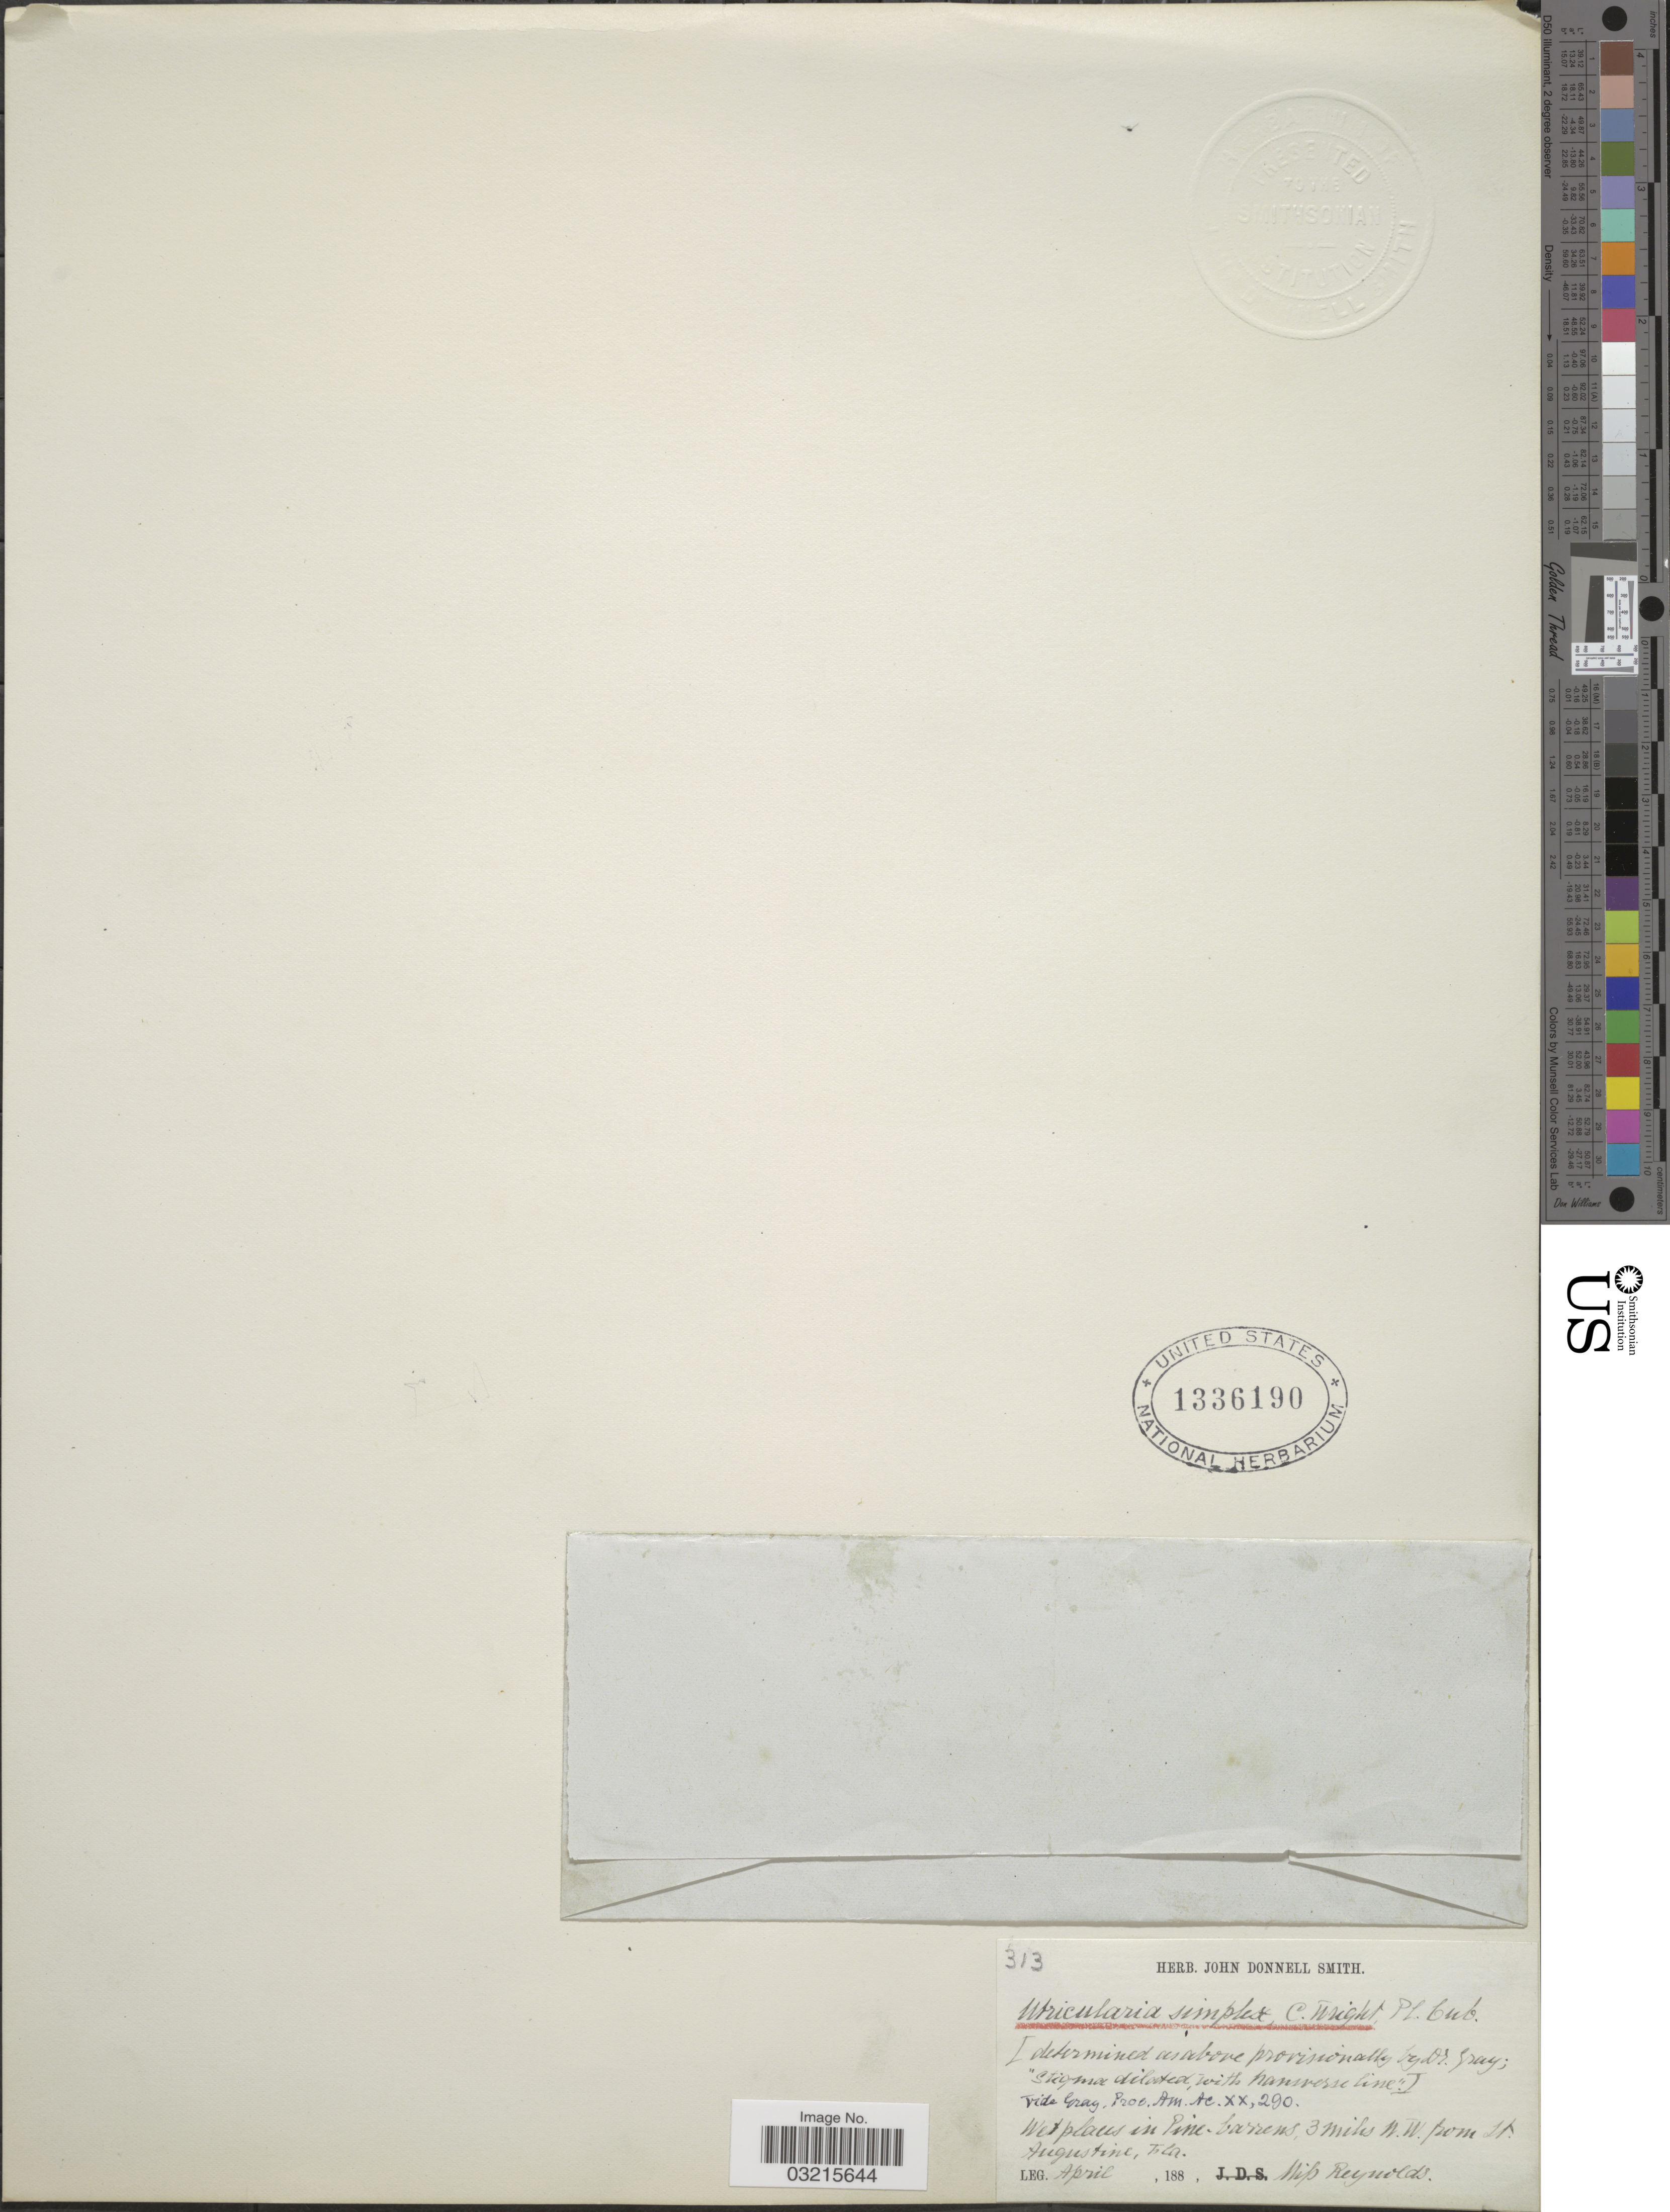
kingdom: Plantae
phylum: Tracheophyta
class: Magnoliopsida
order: Lamiales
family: Lentibulariaceae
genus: Utricularia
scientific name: Utricularia simplex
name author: C. Wright in Sauvalle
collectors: -. Reynolds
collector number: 313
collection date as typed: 188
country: United States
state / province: Florida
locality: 3 miles N.W. from St. Augustine.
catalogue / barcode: US 1336190